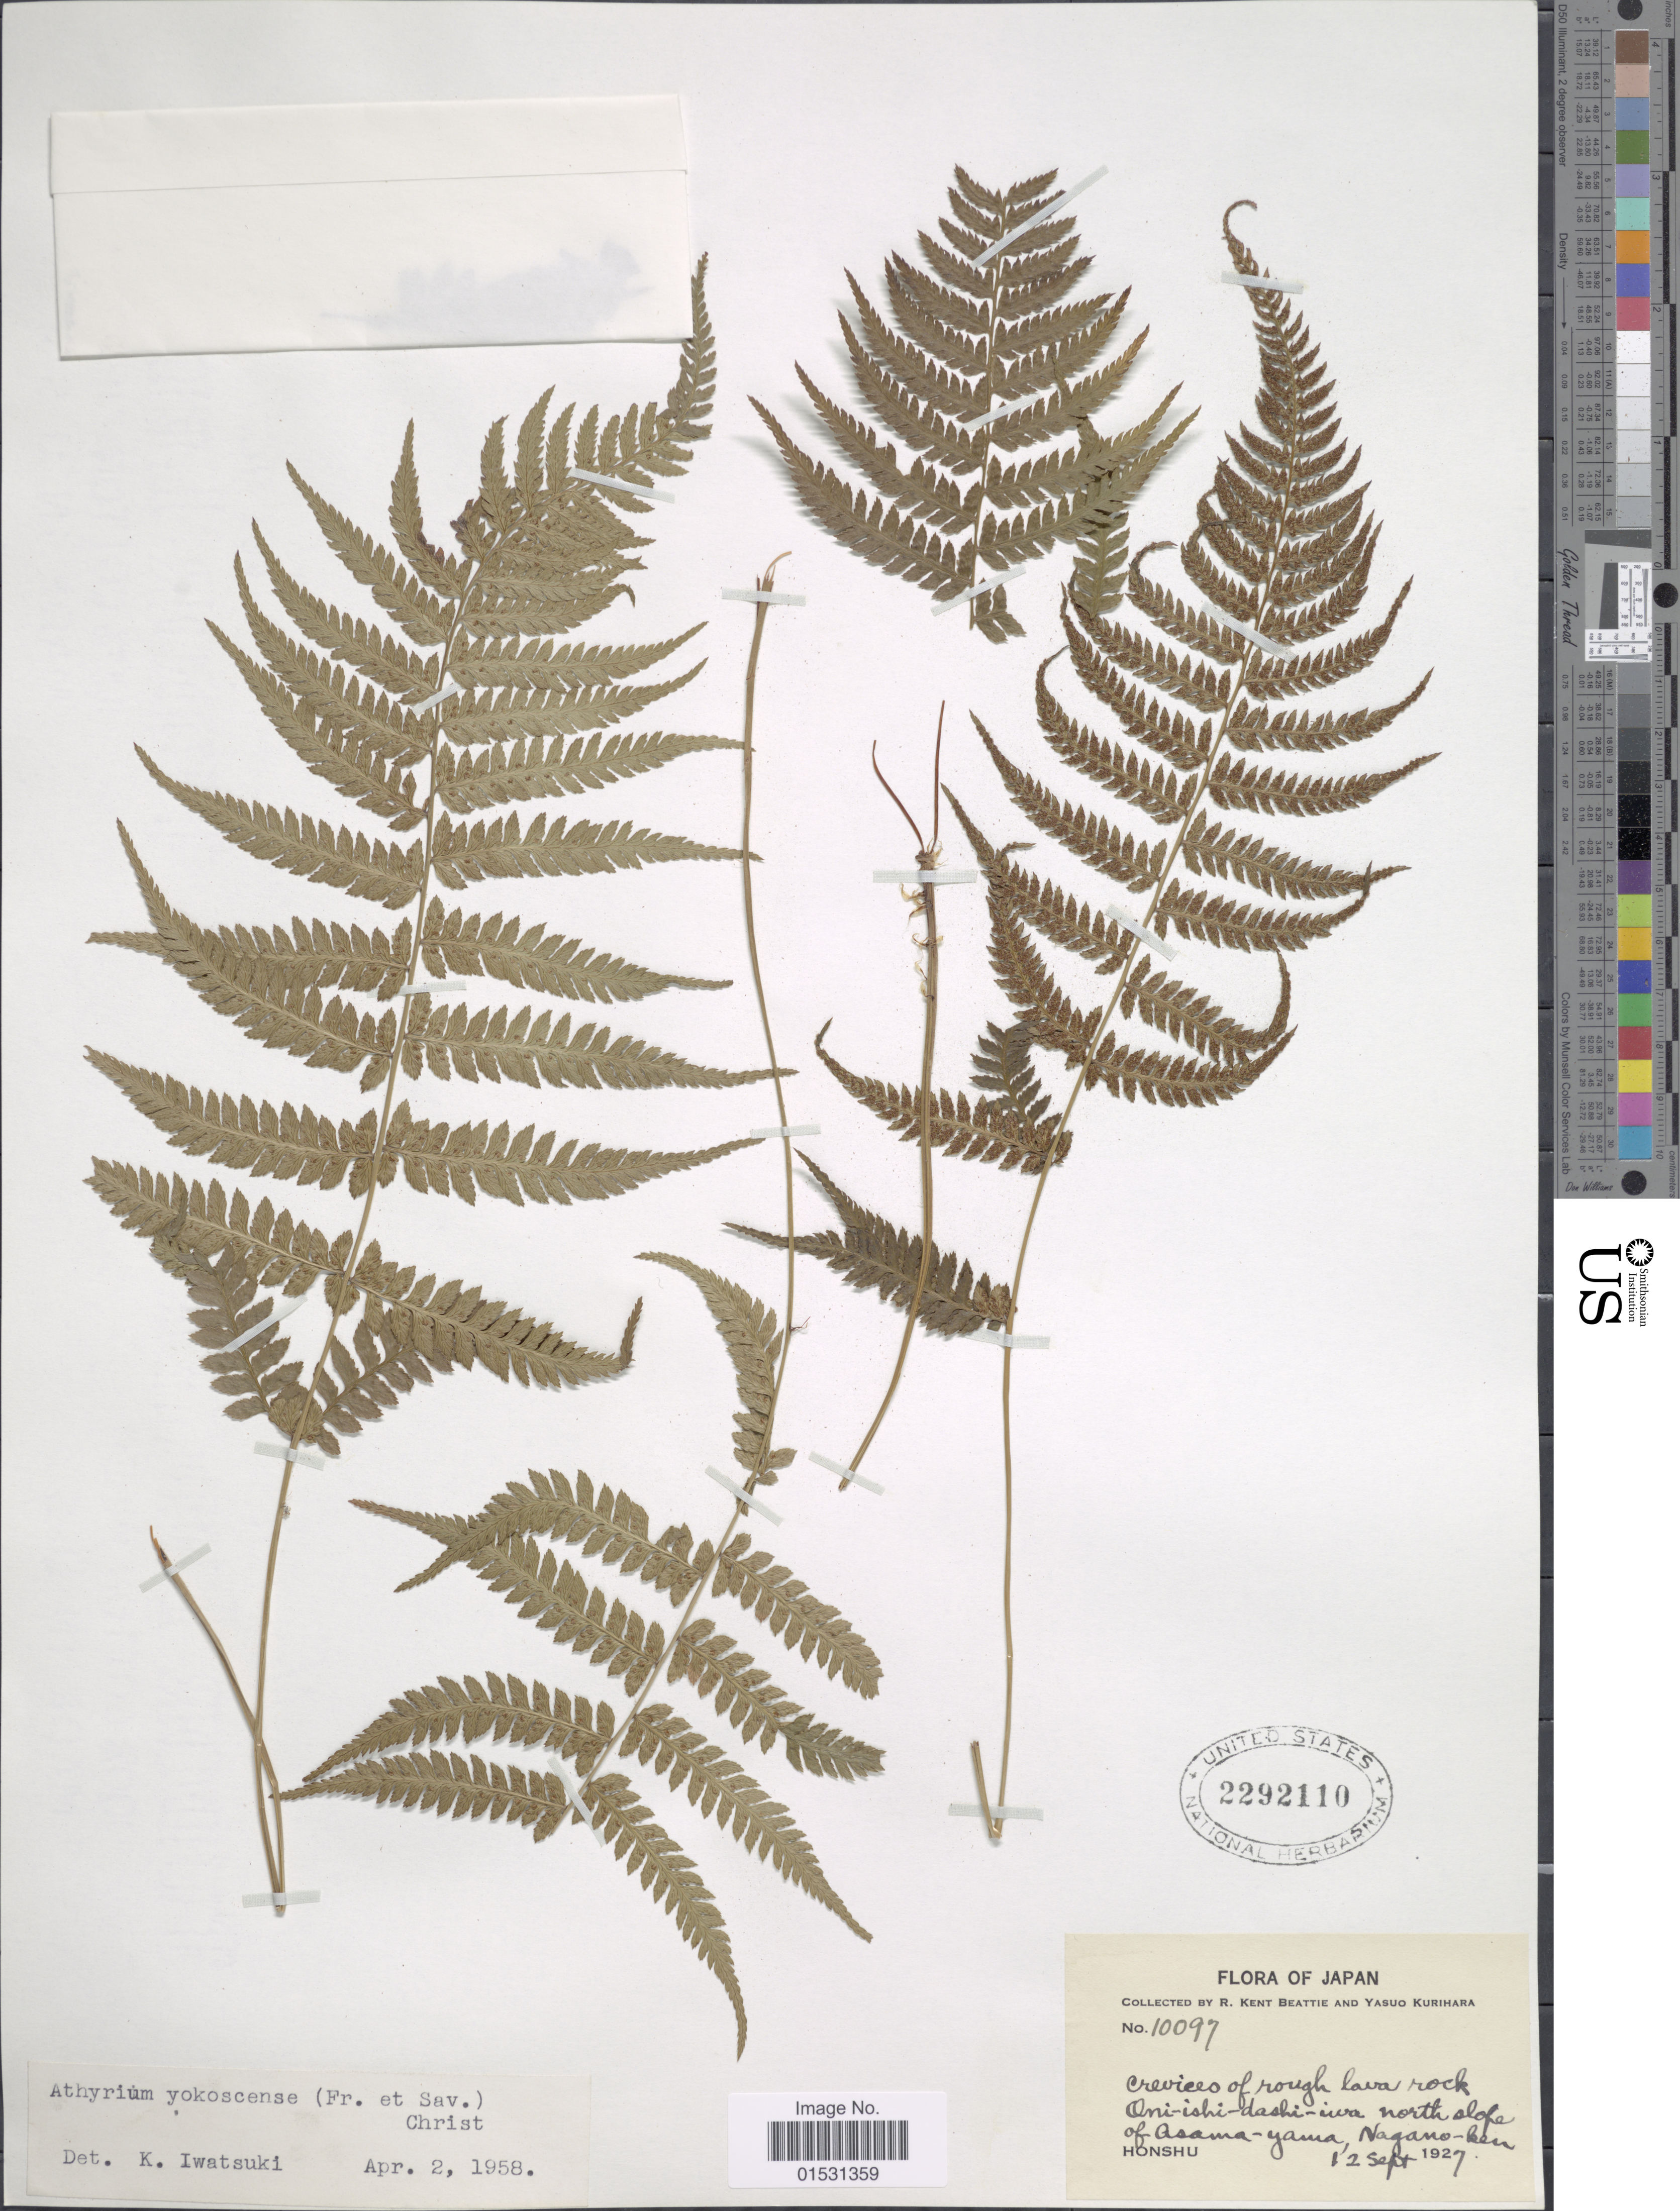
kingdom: Plantae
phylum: Tracheophyta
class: Polypodiopsida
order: Polypodiales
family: Athyriaceae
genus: Athyrium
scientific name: Athyrium yokoscense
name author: (Franch. & Sav.) Christ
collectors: R. K. Beattie & Y. Kurihara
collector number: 10097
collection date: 1927-09-12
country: Japan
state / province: Nagano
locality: Oni-ishi-dashi-iwa north slope of Asama-yama, Nagano-ken. Honshu.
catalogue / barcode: US 2292110